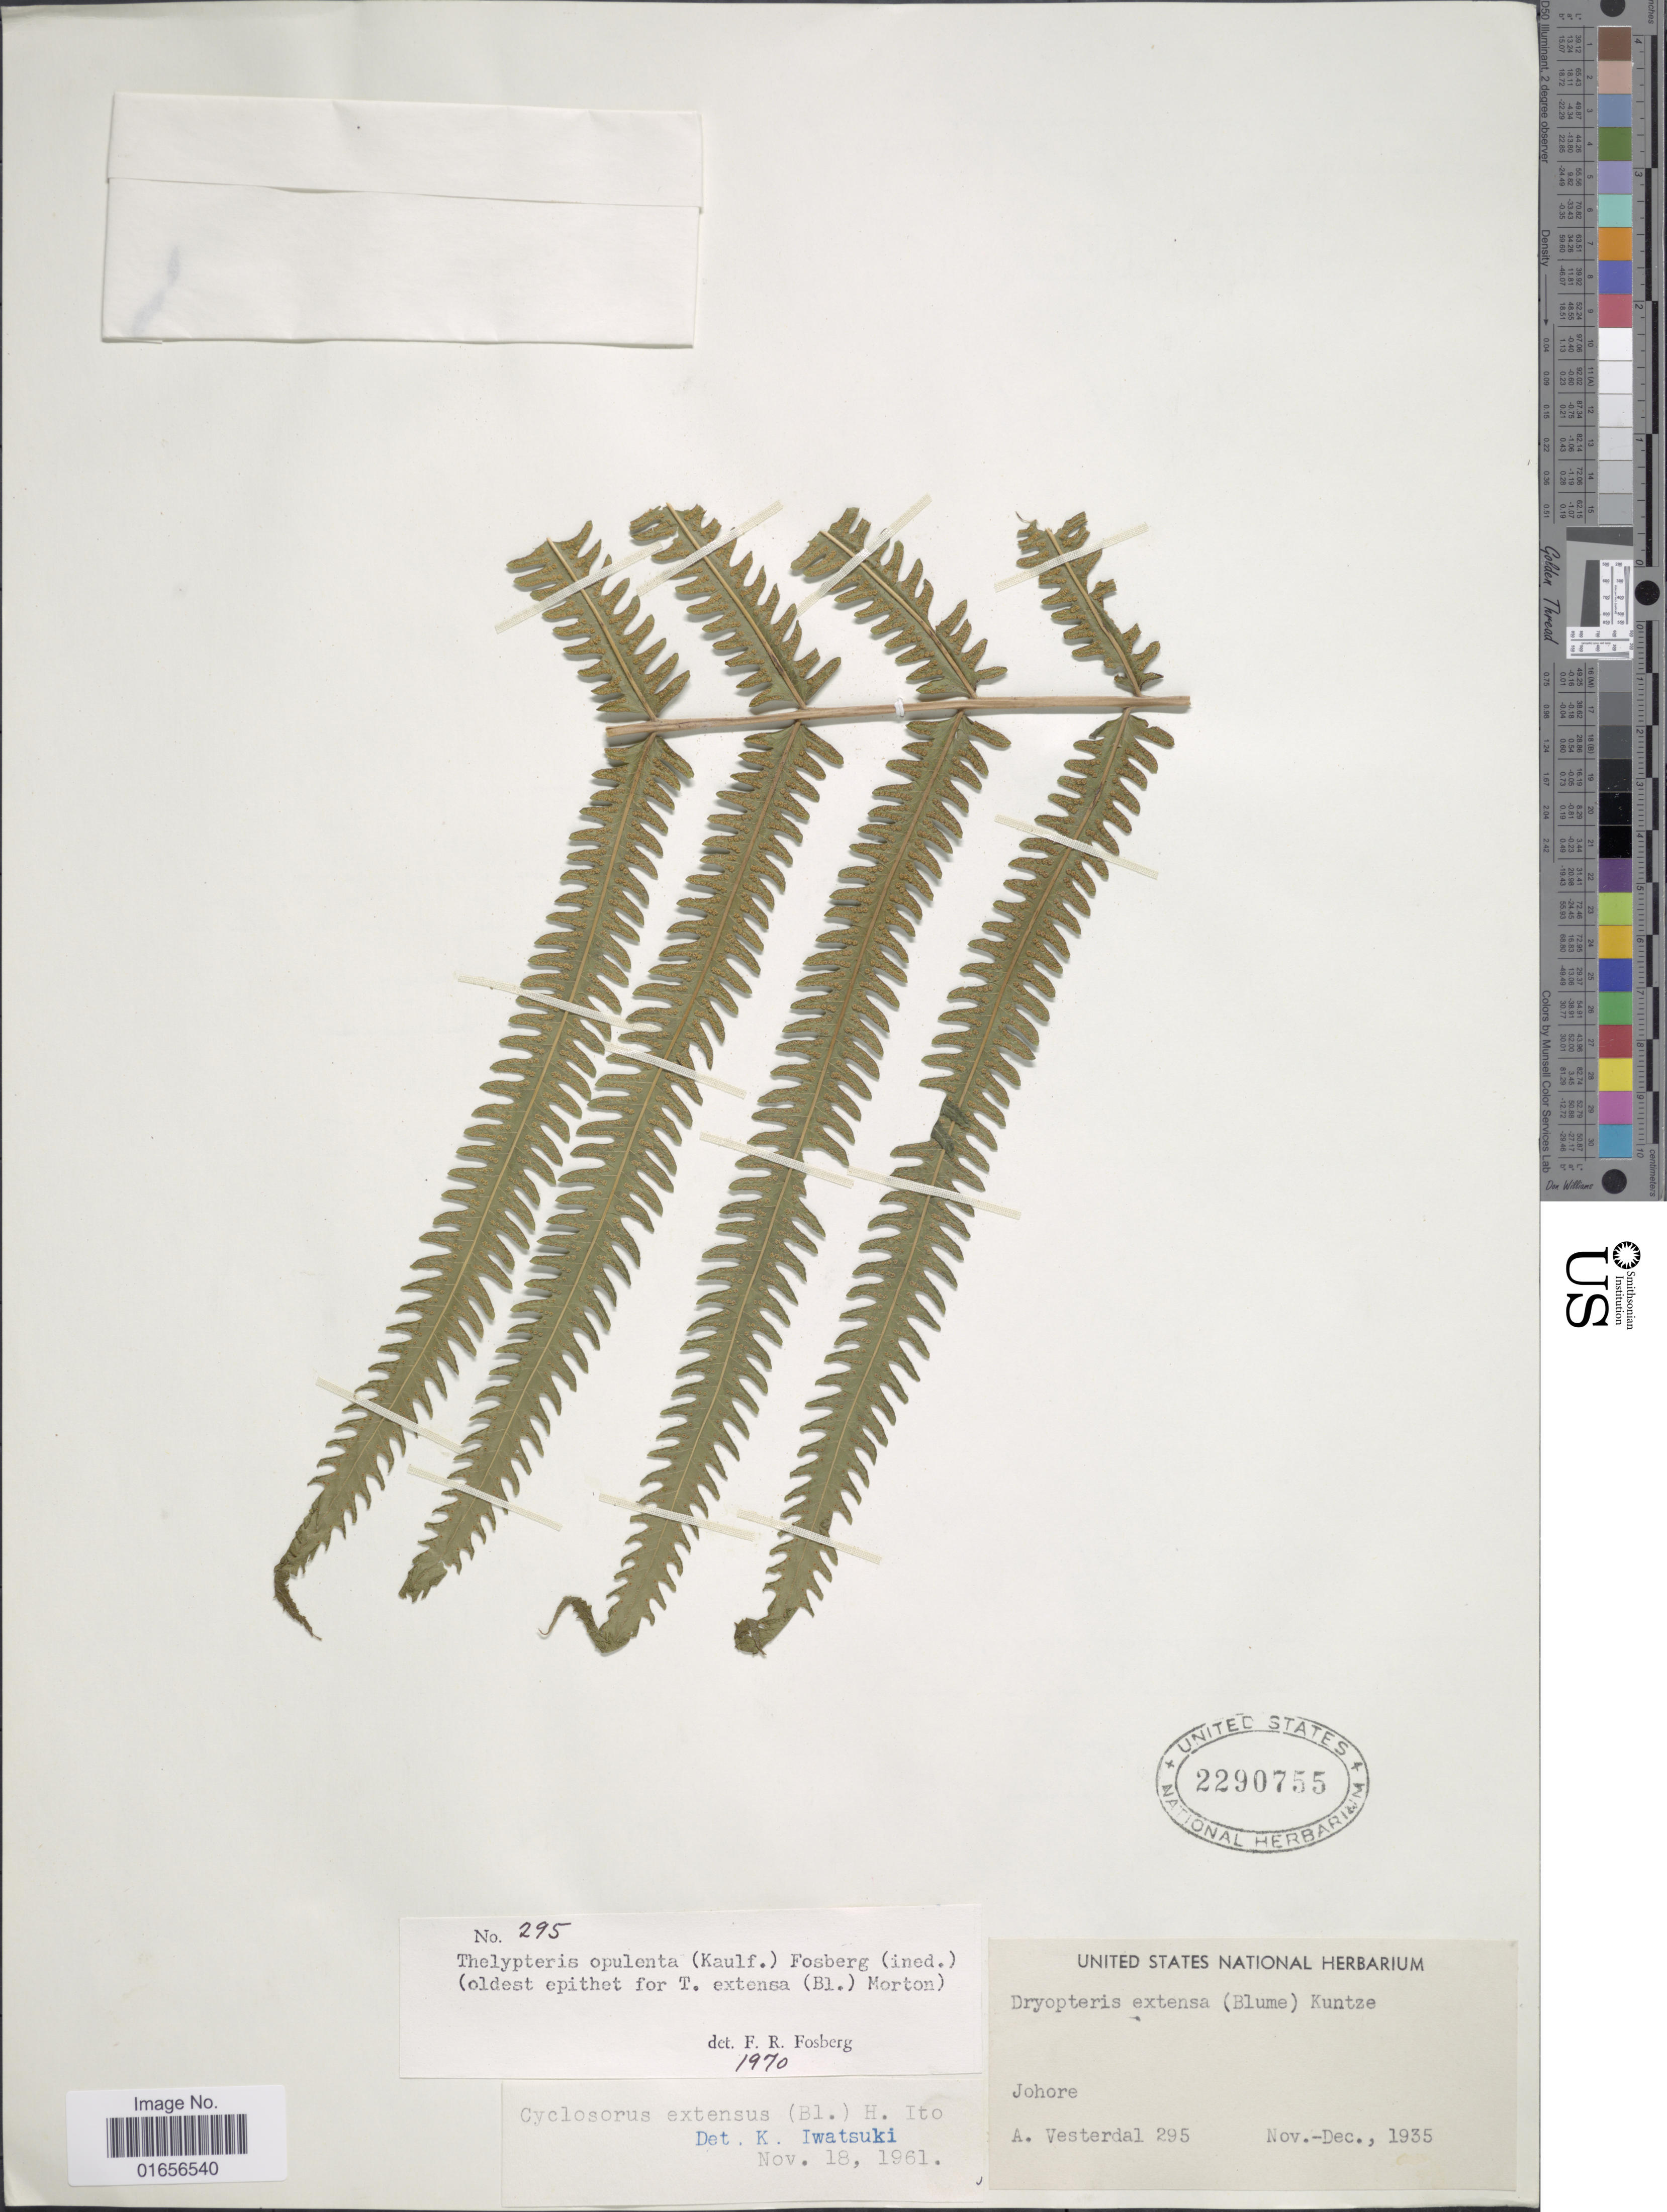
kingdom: Plantae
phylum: Tracheophyta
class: Polypodiopsida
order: Polypodiales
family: Thelypteridaceae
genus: Amphineuron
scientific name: Amphineuron opulentum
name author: (Kaulf.) Holttum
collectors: A. Vesterdal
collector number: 295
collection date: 1935-11/1935-12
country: Malaysia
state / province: Johor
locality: Johore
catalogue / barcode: US 2290755